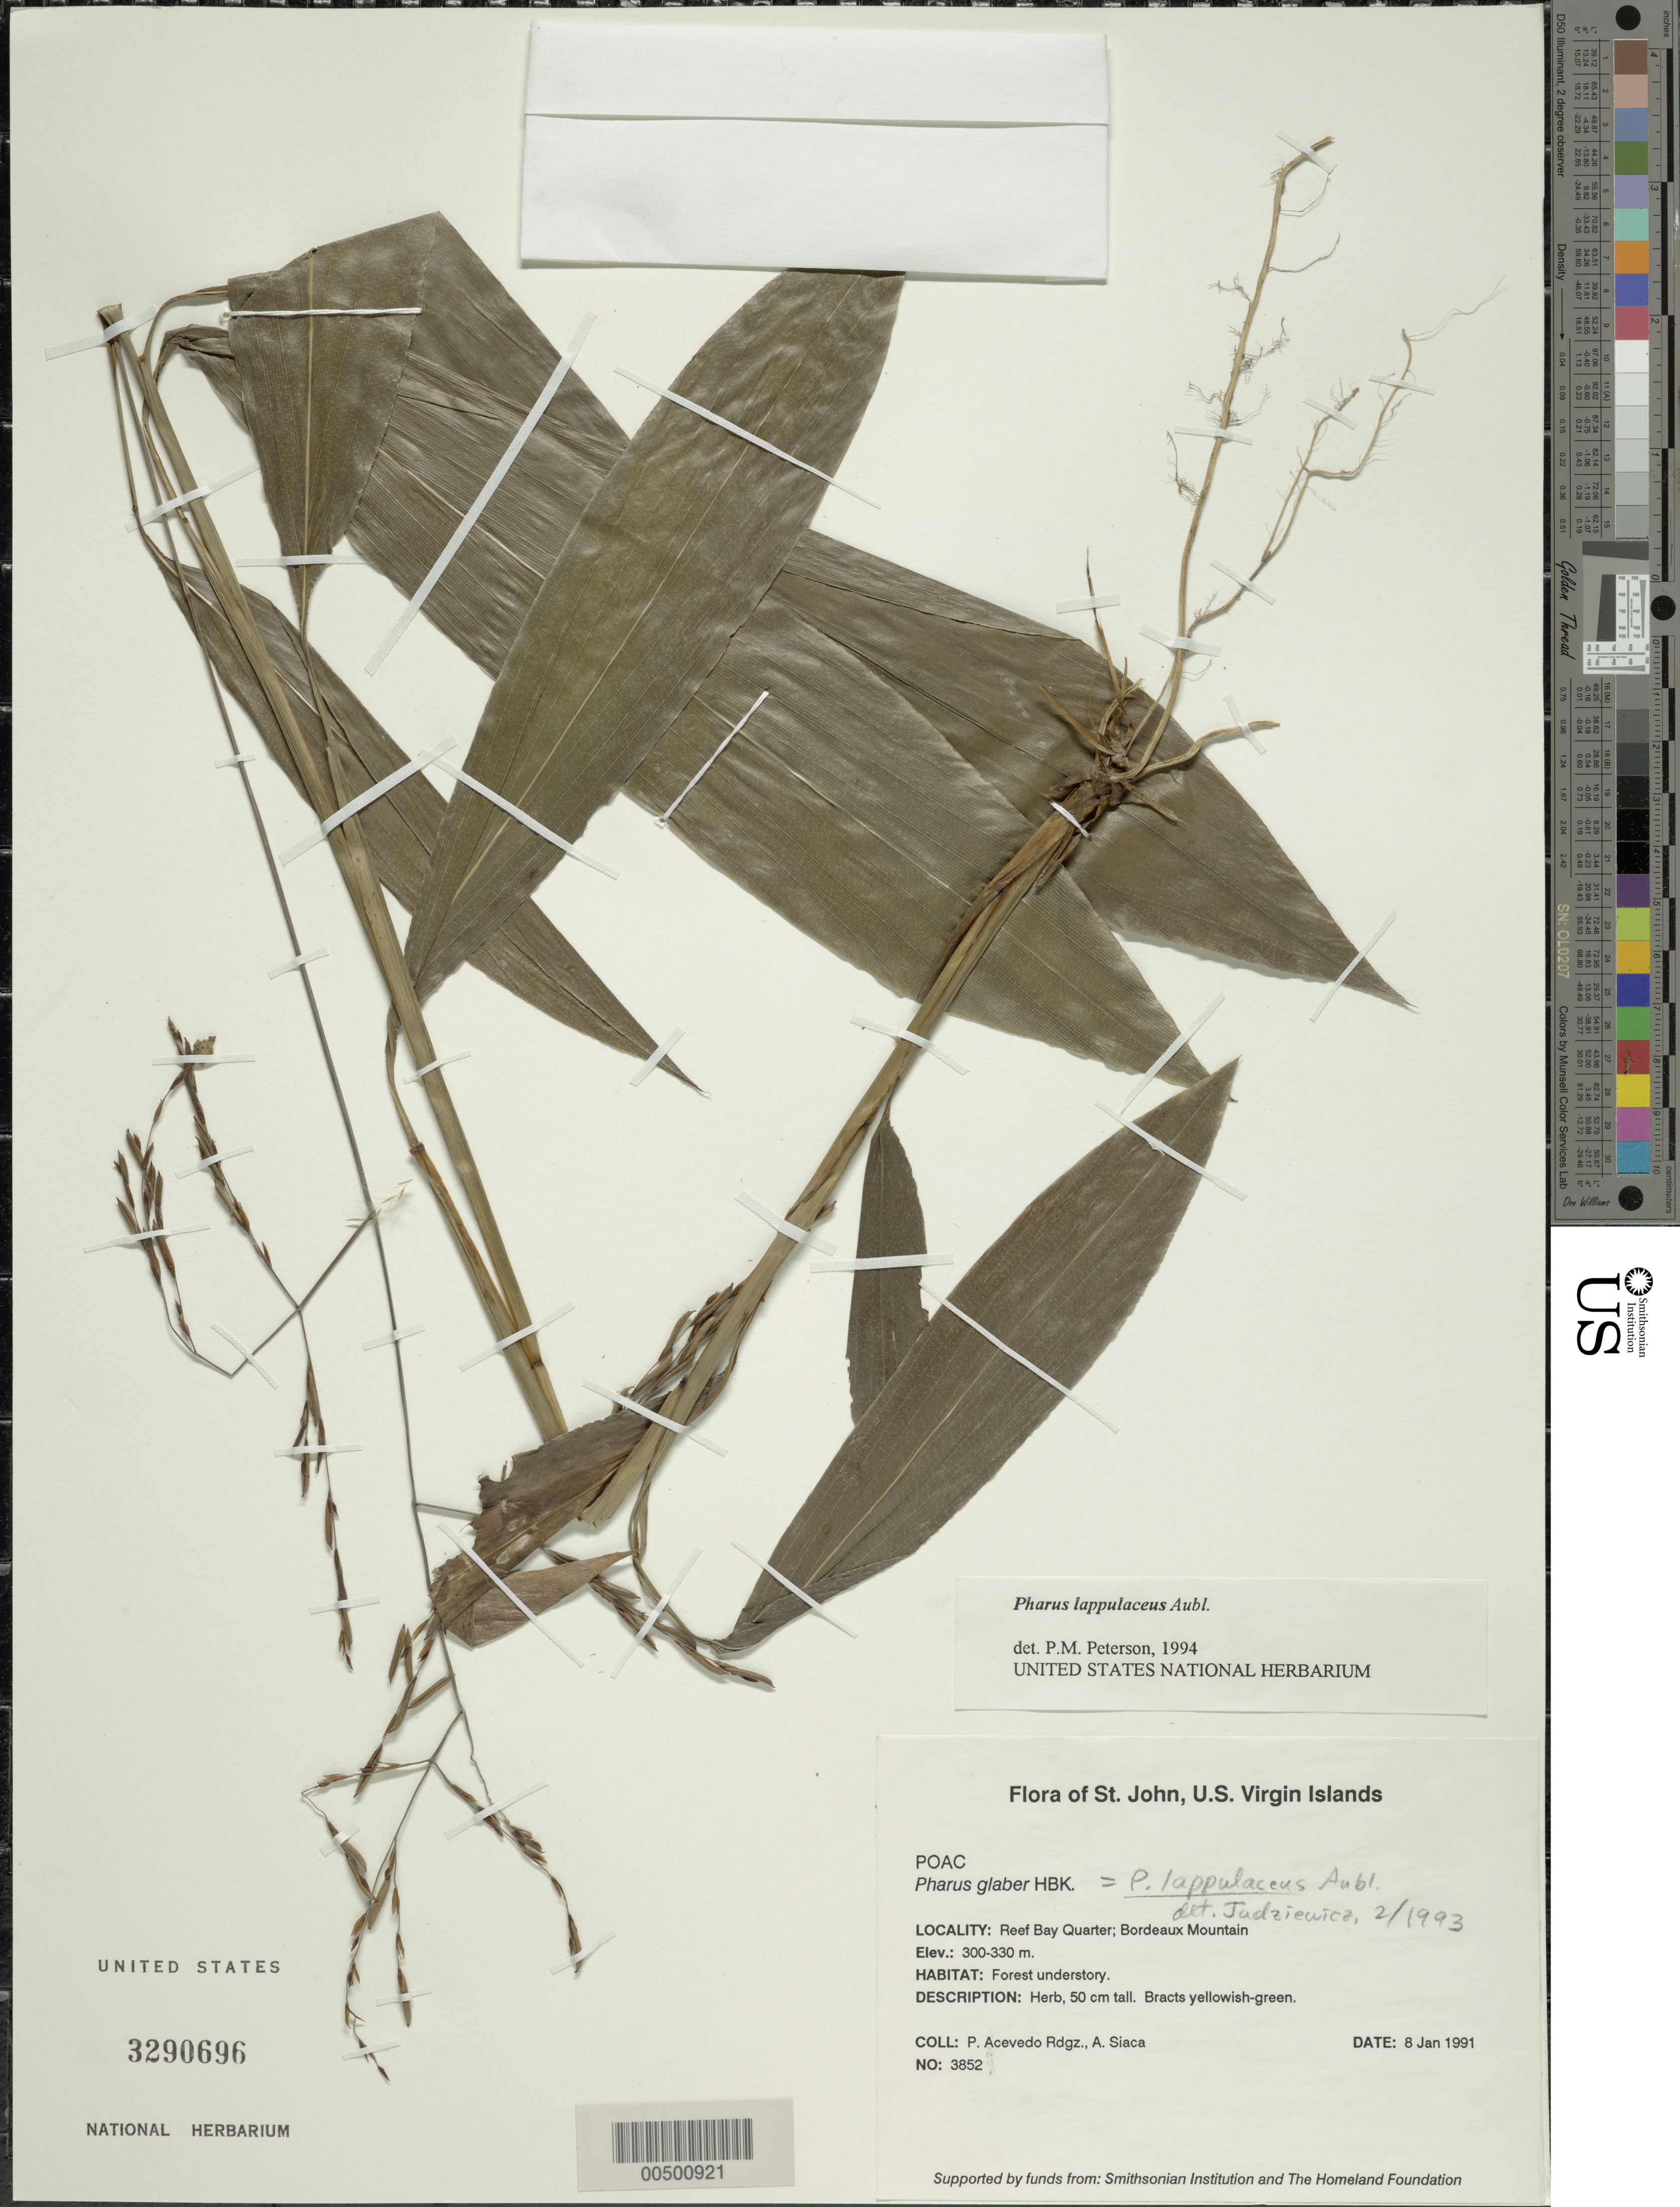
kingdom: Plantae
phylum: Tracheophyta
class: Liliopsida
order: Poales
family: Poaceae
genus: Pharus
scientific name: Pharus lappulaceus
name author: Aubl.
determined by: Peterson, Paul M., (BOT), Smithsonian Institution - National Museum of Natural History (UNITED STATES)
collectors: P. Acevedo-Rodr. & A. Siaca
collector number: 3852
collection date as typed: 08 Jan 1991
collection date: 1991-01-08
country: U.S. Virgin Islands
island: St. John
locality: Reef Bay Quarter; Bordeaux Mountain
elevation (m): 300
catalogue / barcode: US 3292696